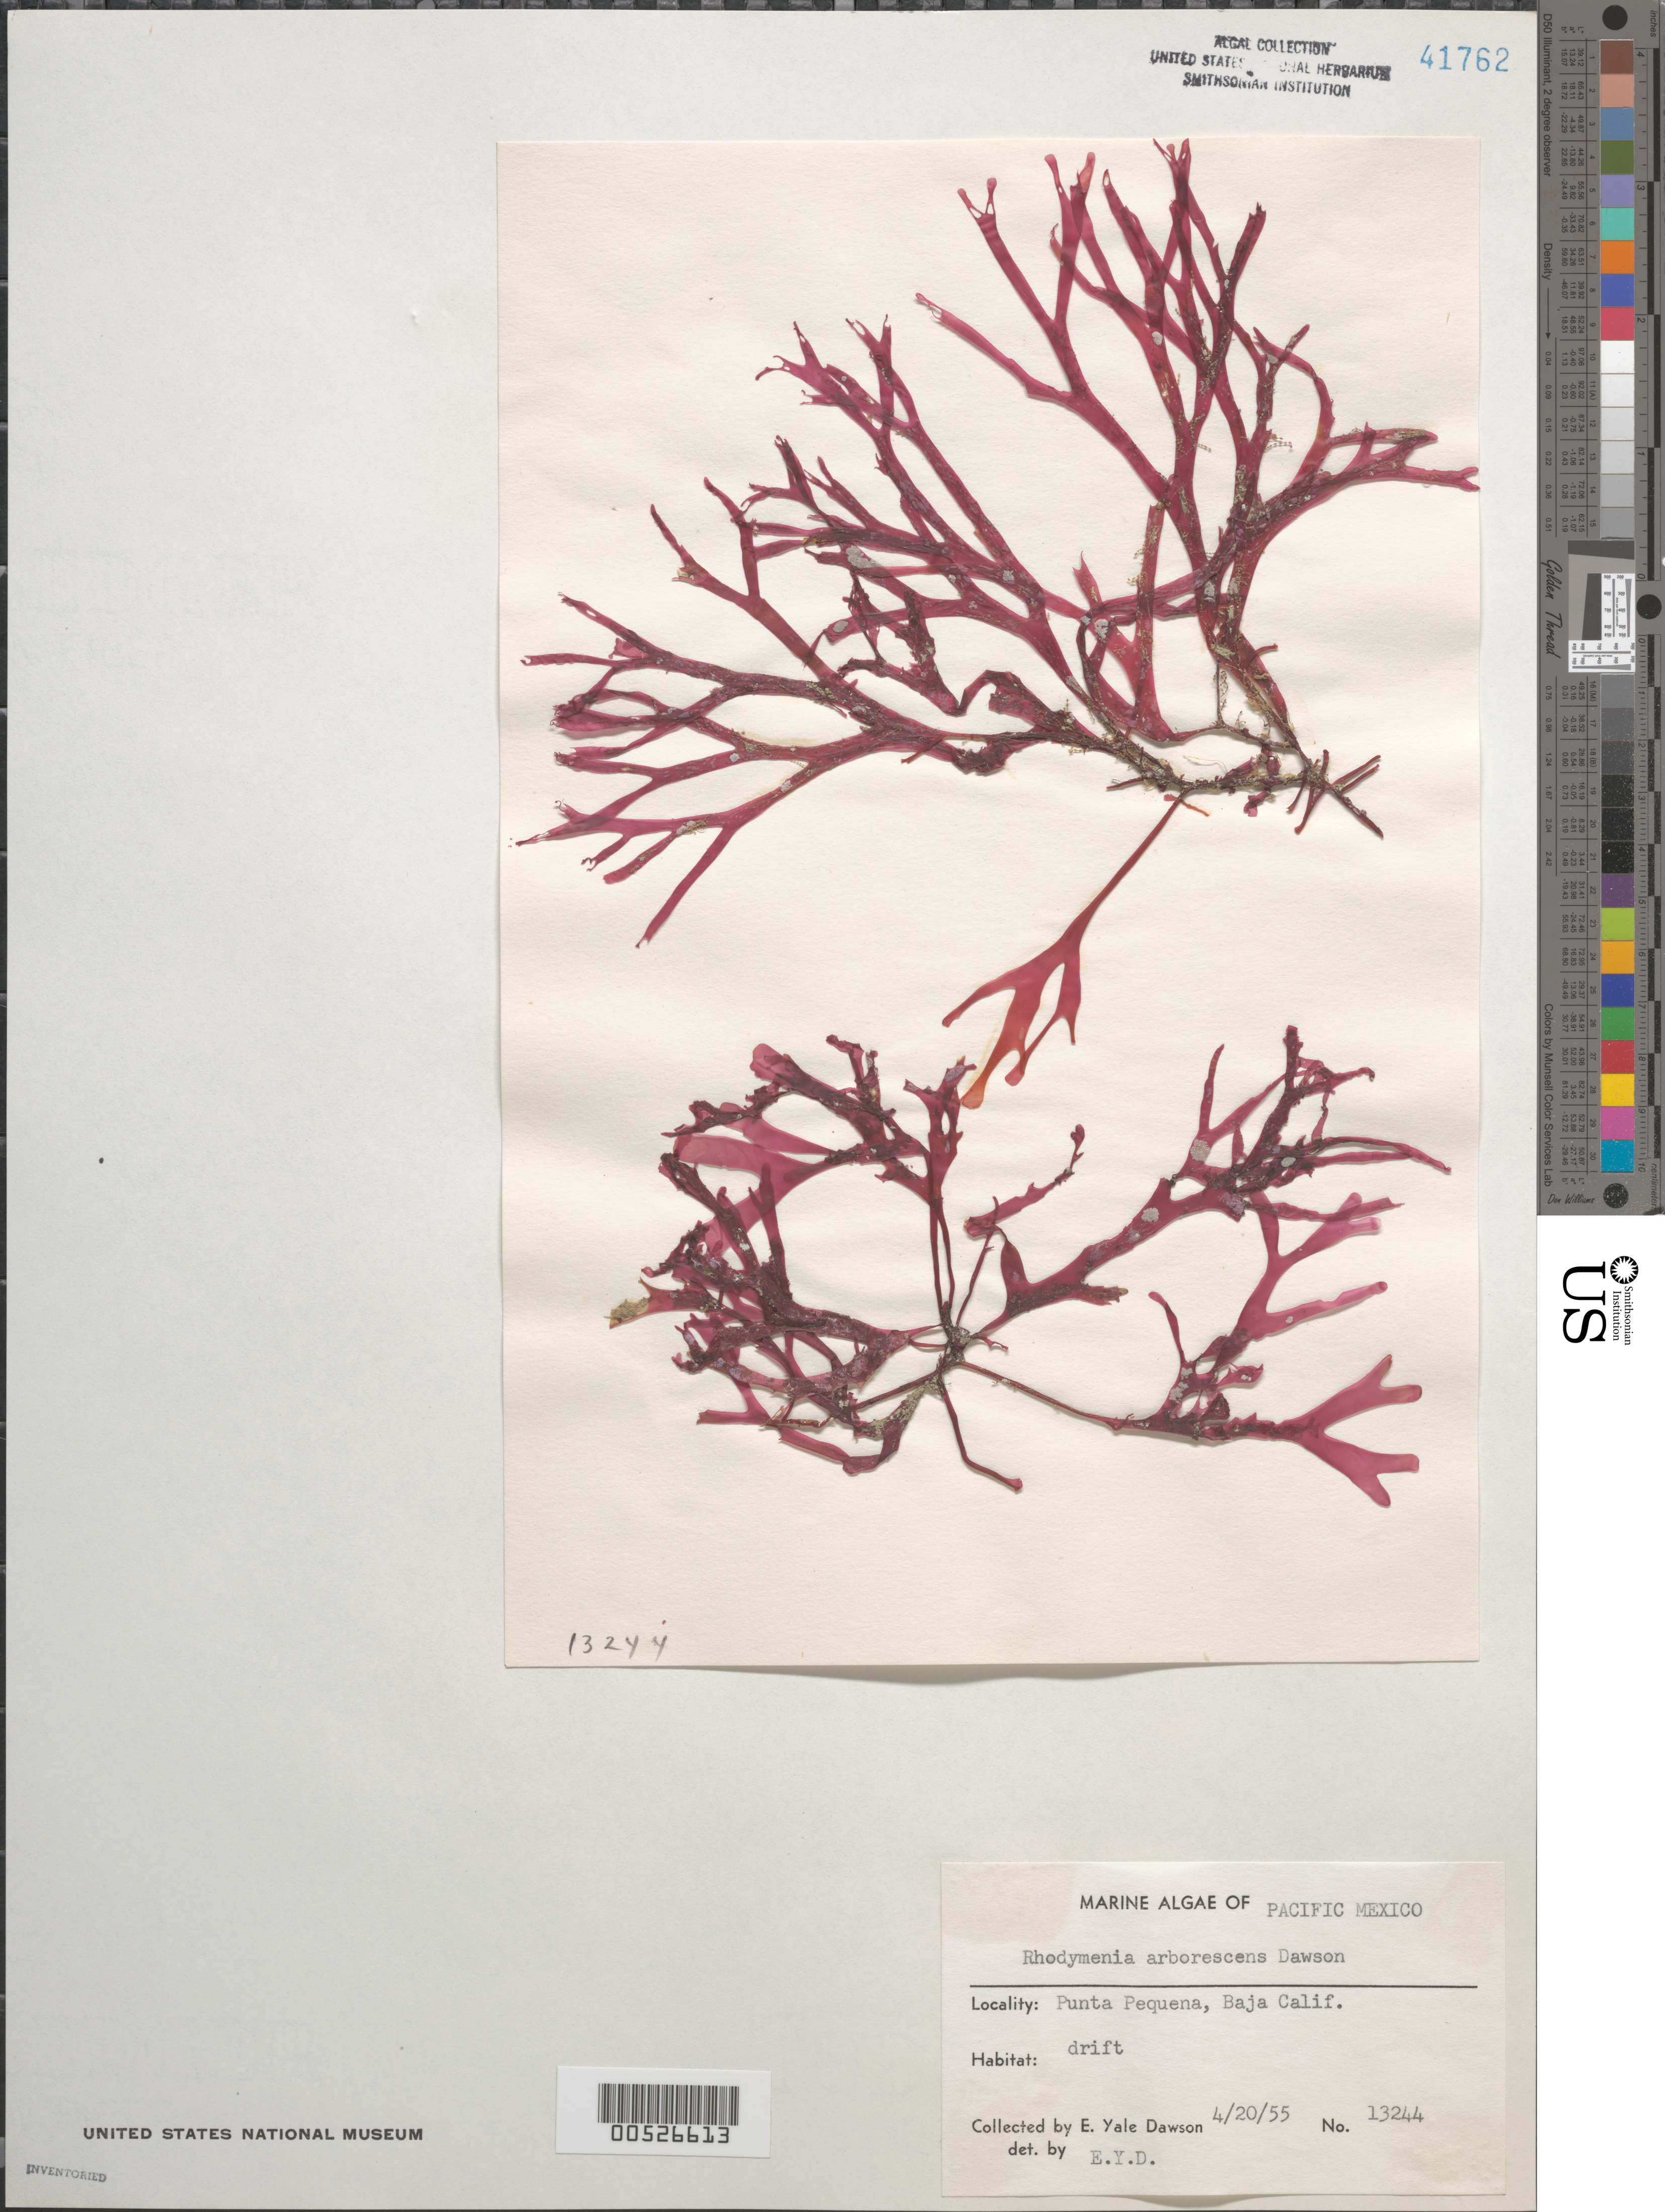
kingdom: Plantae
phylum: Rhodophyta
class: Florideophyceae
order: Rhodymeniales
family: Rhodymeniaceae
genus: Rhodymenia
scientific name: Rhodymenia arborescens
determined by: Dawson, E. Y.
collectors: E. Y. Dawson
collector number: EYD 13244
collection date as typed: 20 Apr 1955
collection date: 1955-04-20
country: Mexico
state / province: Baja California Sur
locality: Punta Pequena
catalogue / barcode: US 41762